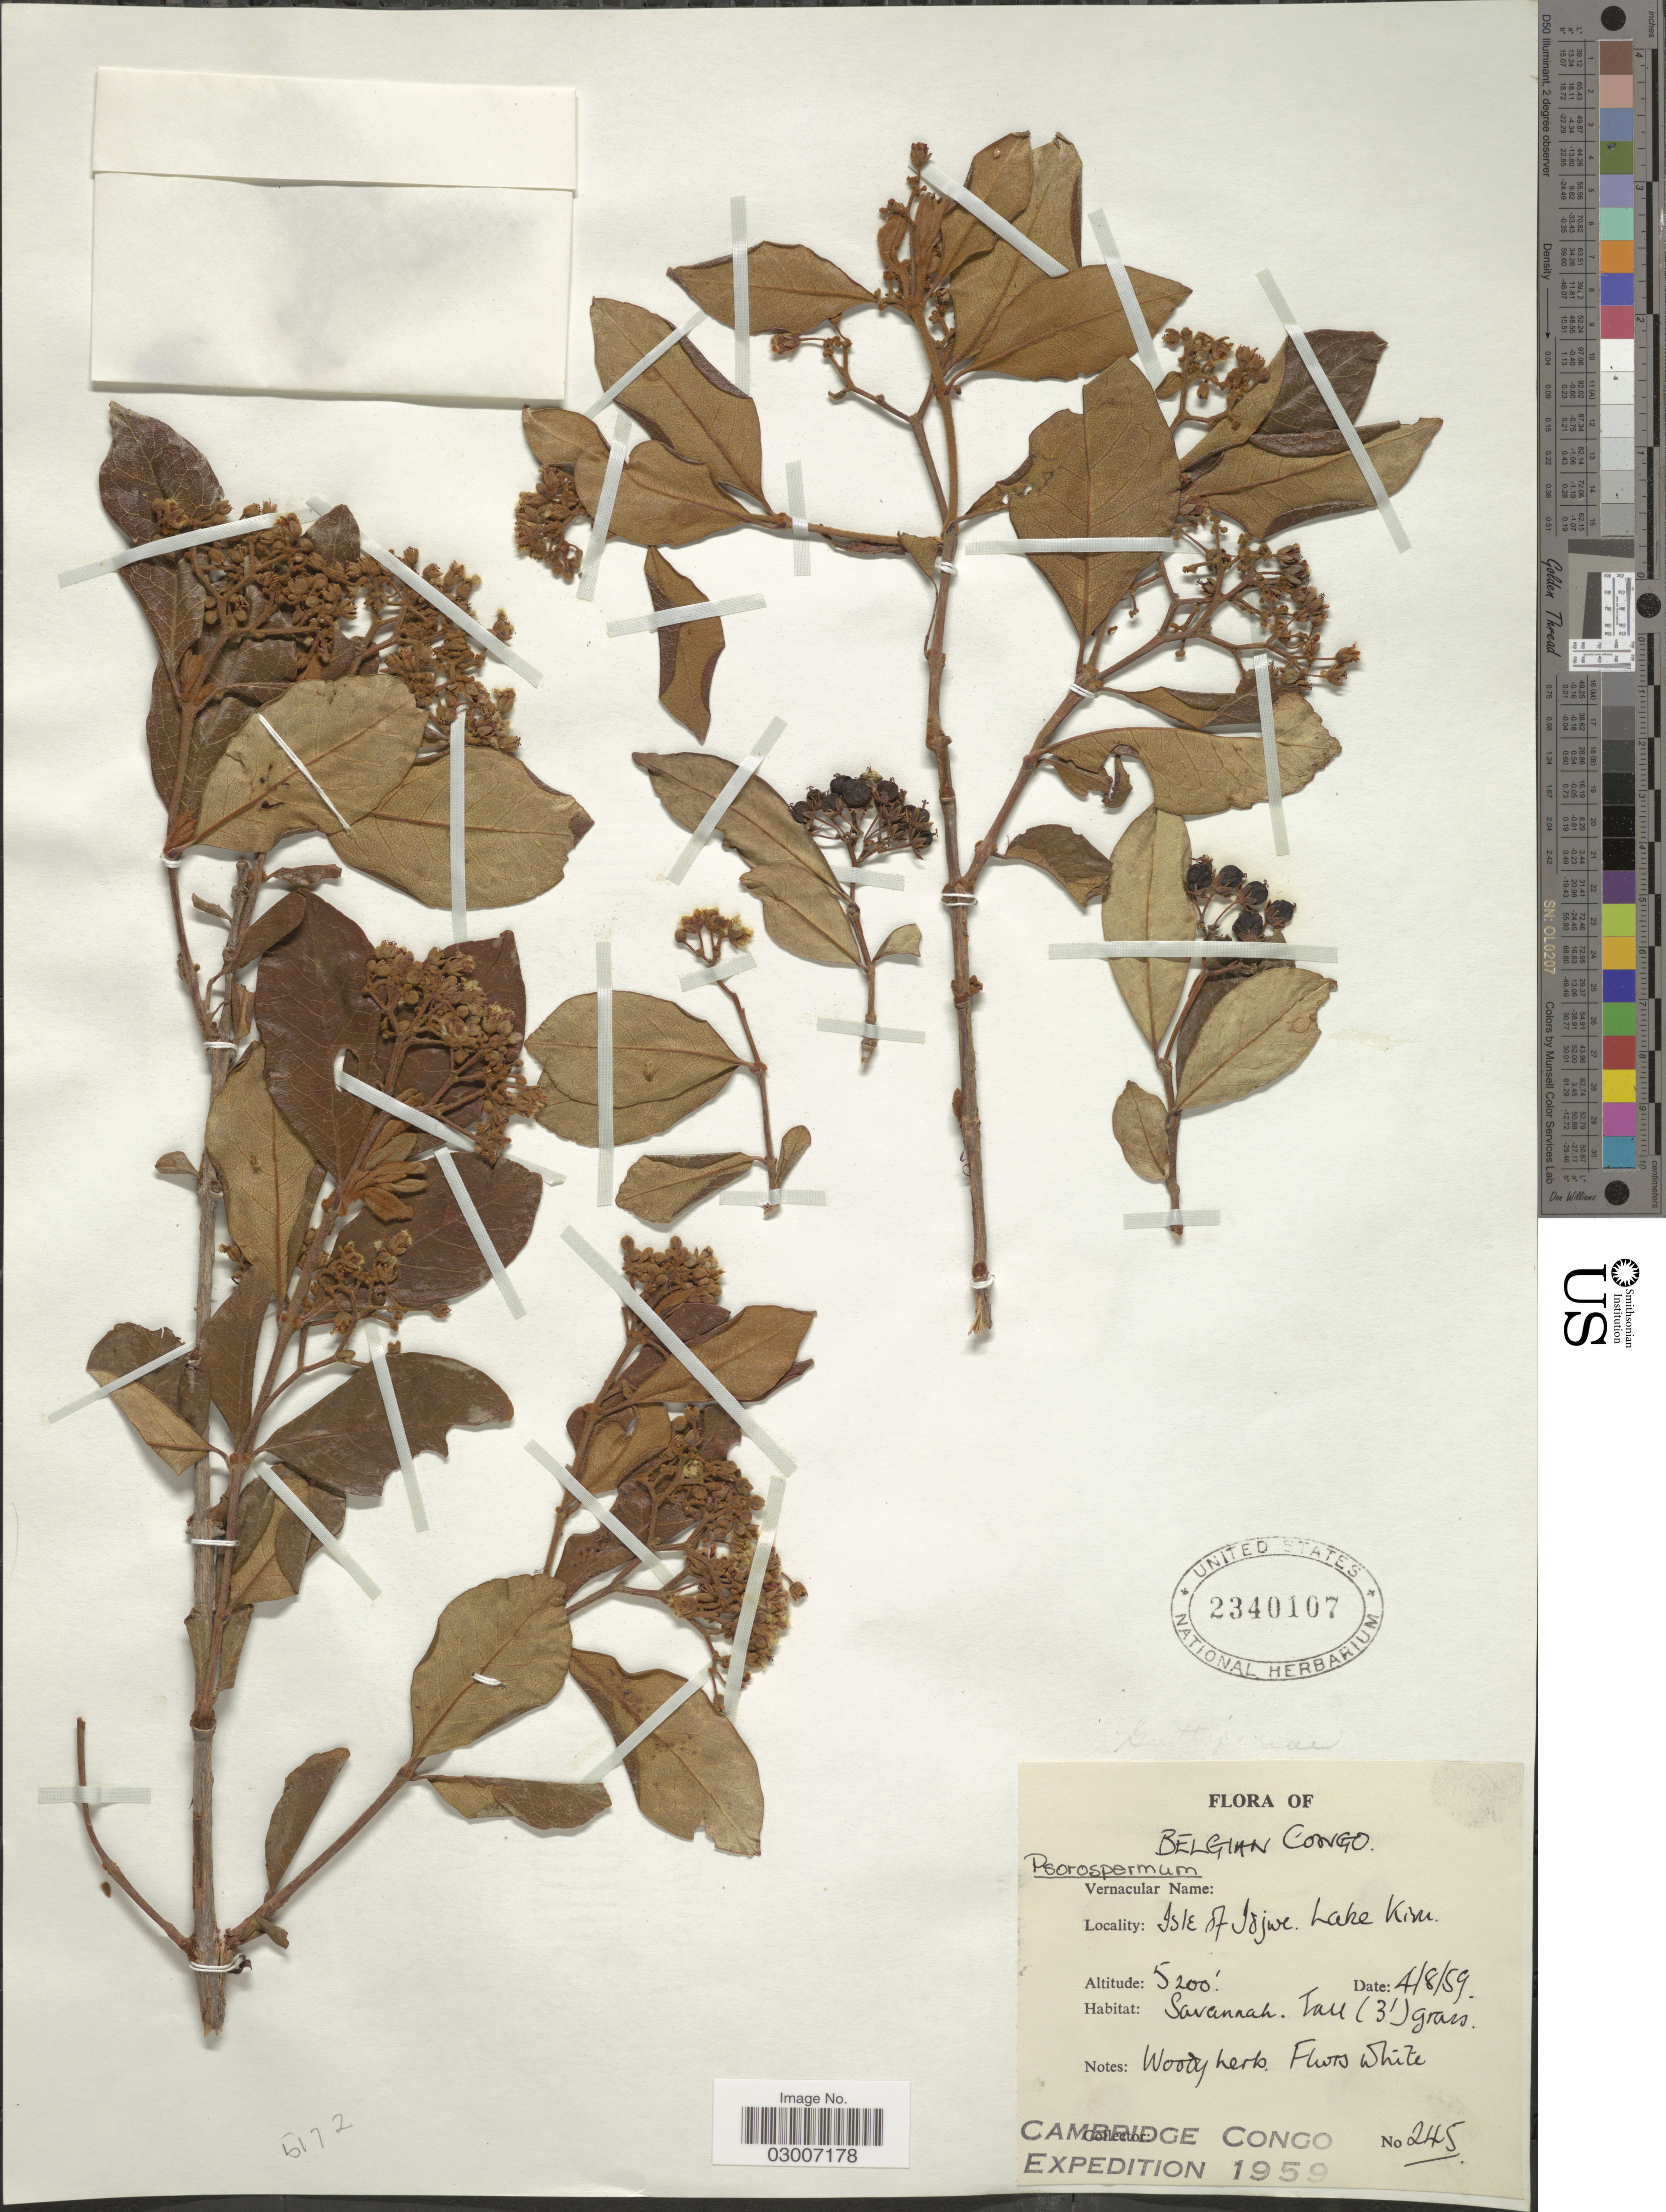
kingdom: Plantae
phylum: Tracheophyta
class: Magnoliopsida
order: Malpighiales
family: Hypericaceae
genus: Psorospermum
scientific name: Psorospermum sp.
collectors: Cambridge Congo Expedition 1959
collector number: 245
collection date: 1959-08-04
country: Congo, Democratic Republic of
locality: Belgian Congo. Isle of Jojwe. Lake Kibu.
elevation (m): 1585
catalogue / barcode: US 2340107